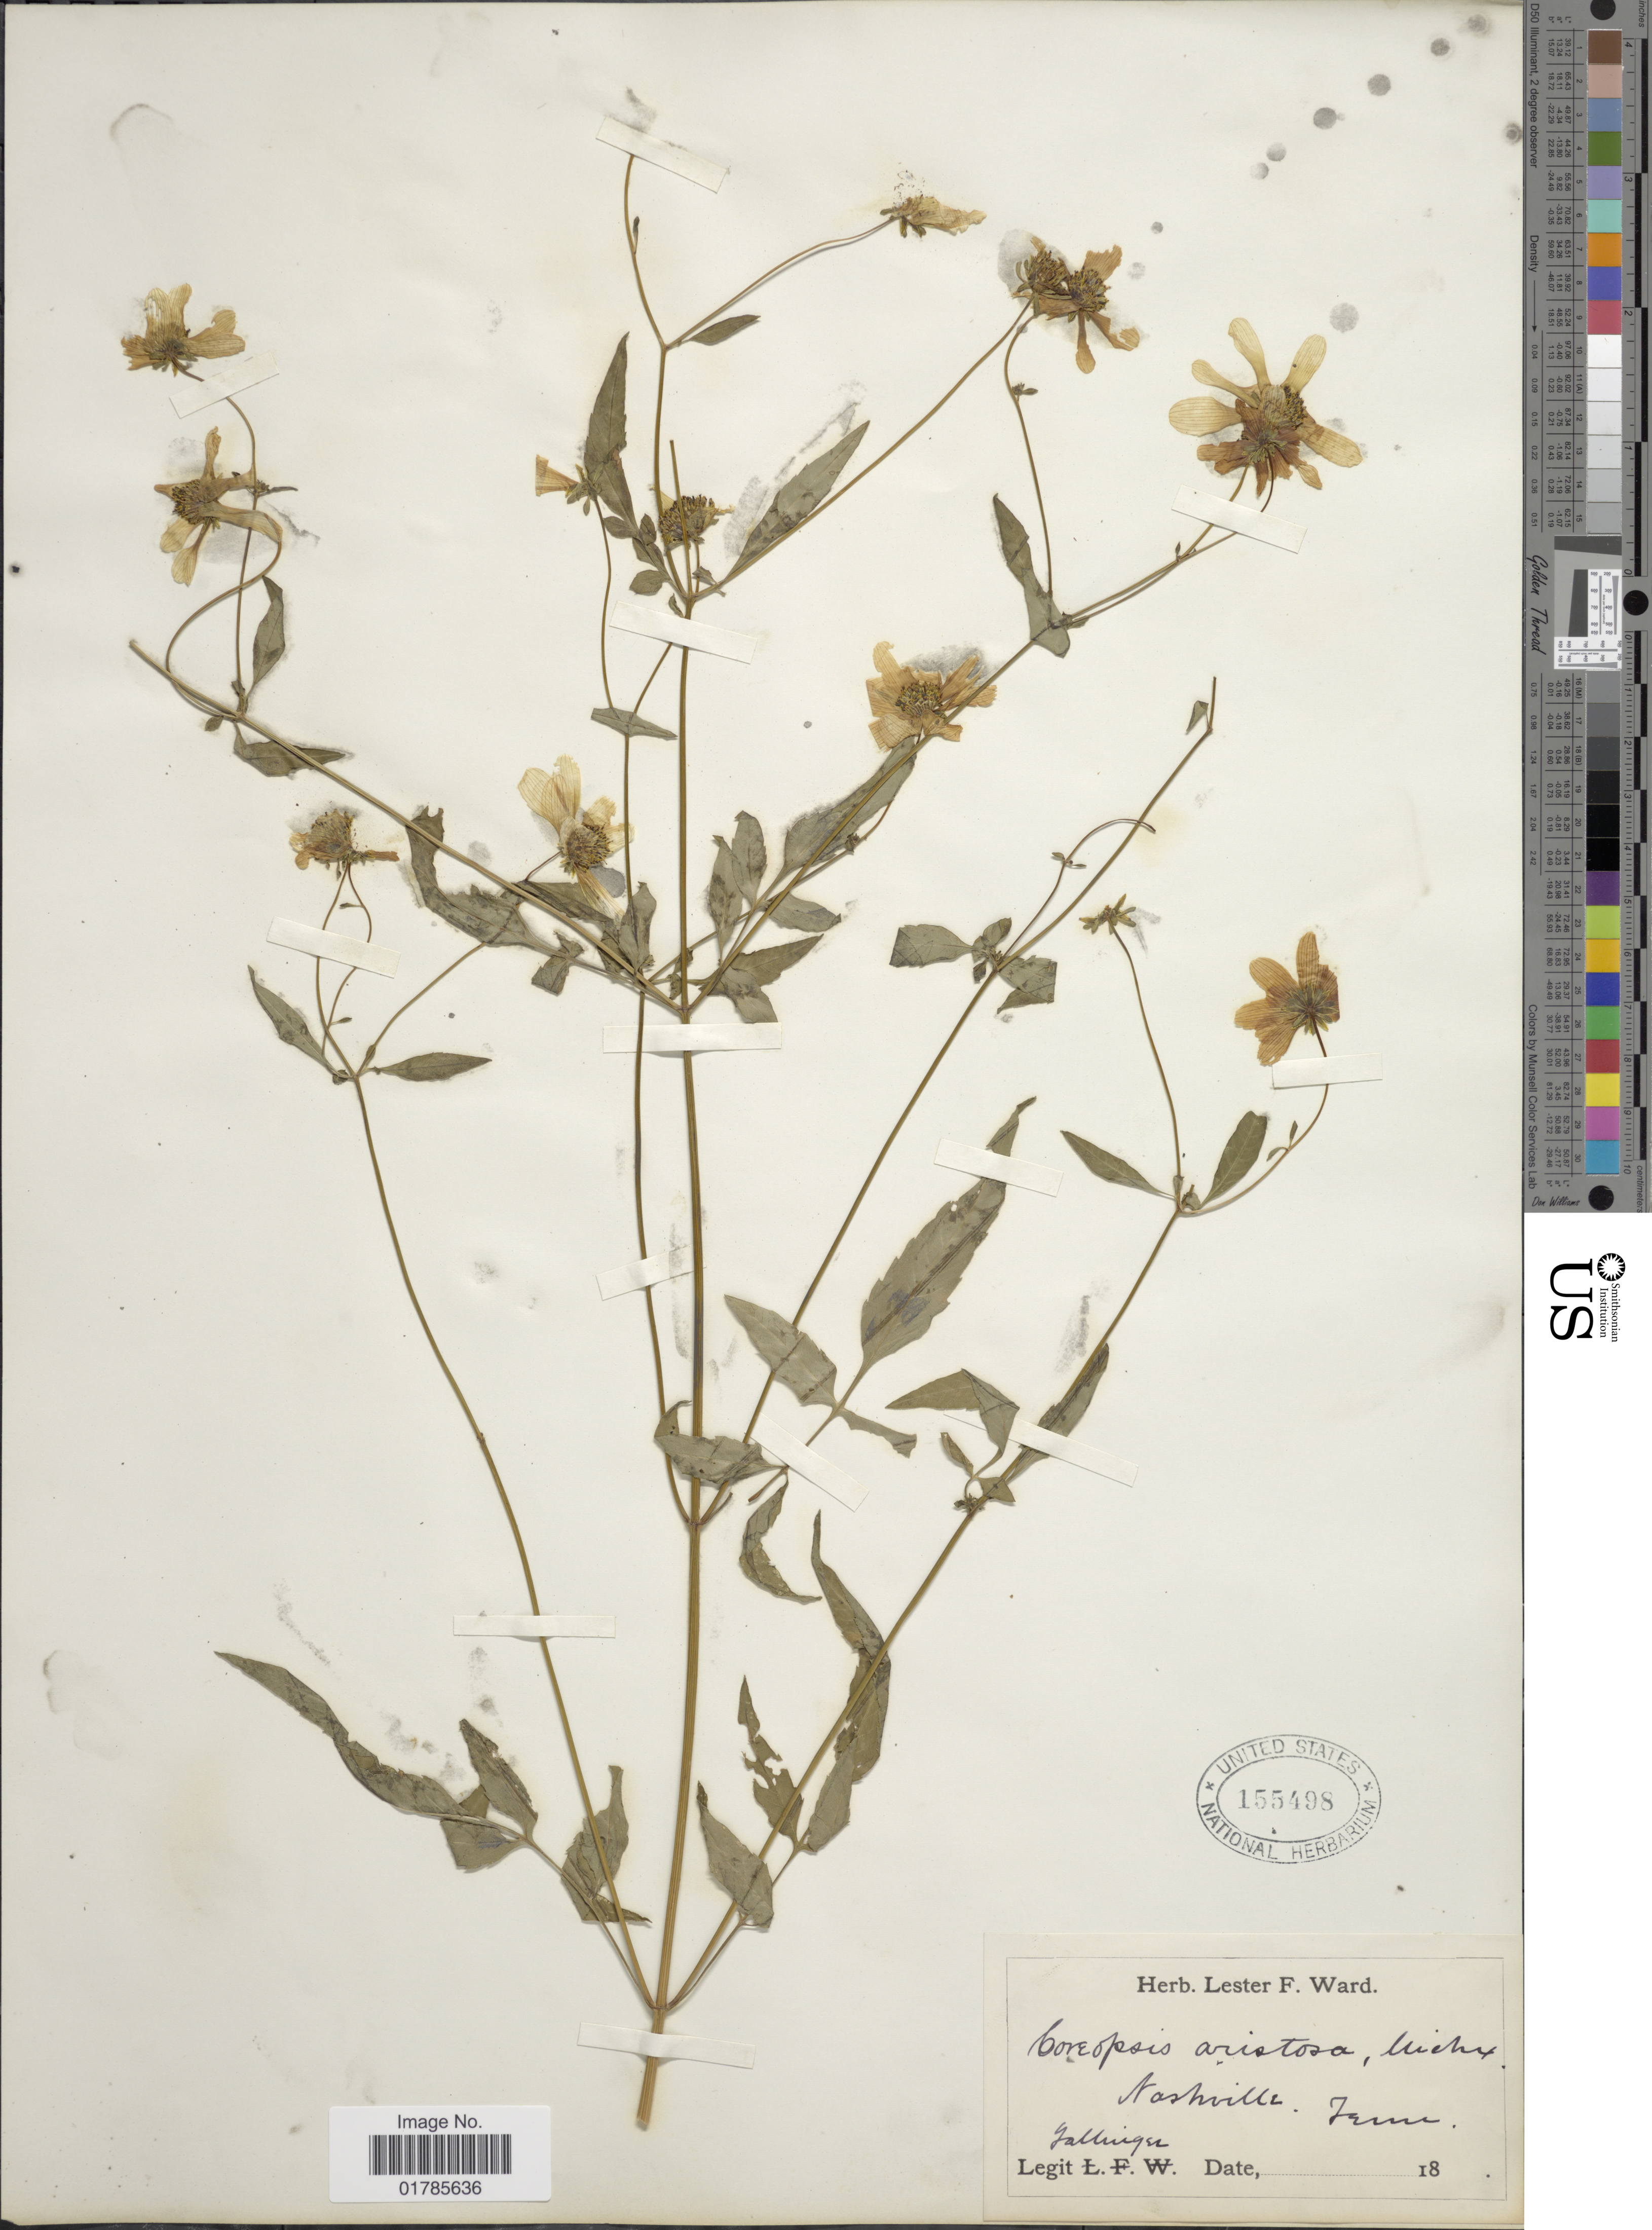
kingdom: Plantae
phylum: Tracheophyta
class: Magnoliopsida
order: Asterales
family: Asteraceae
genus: Bidens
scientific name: Bidens aristosa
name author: (Michx.) Britton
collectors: -. Gallinger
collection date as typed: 18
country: United States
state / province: Tennessee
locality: Nashville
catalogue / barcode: US 155498